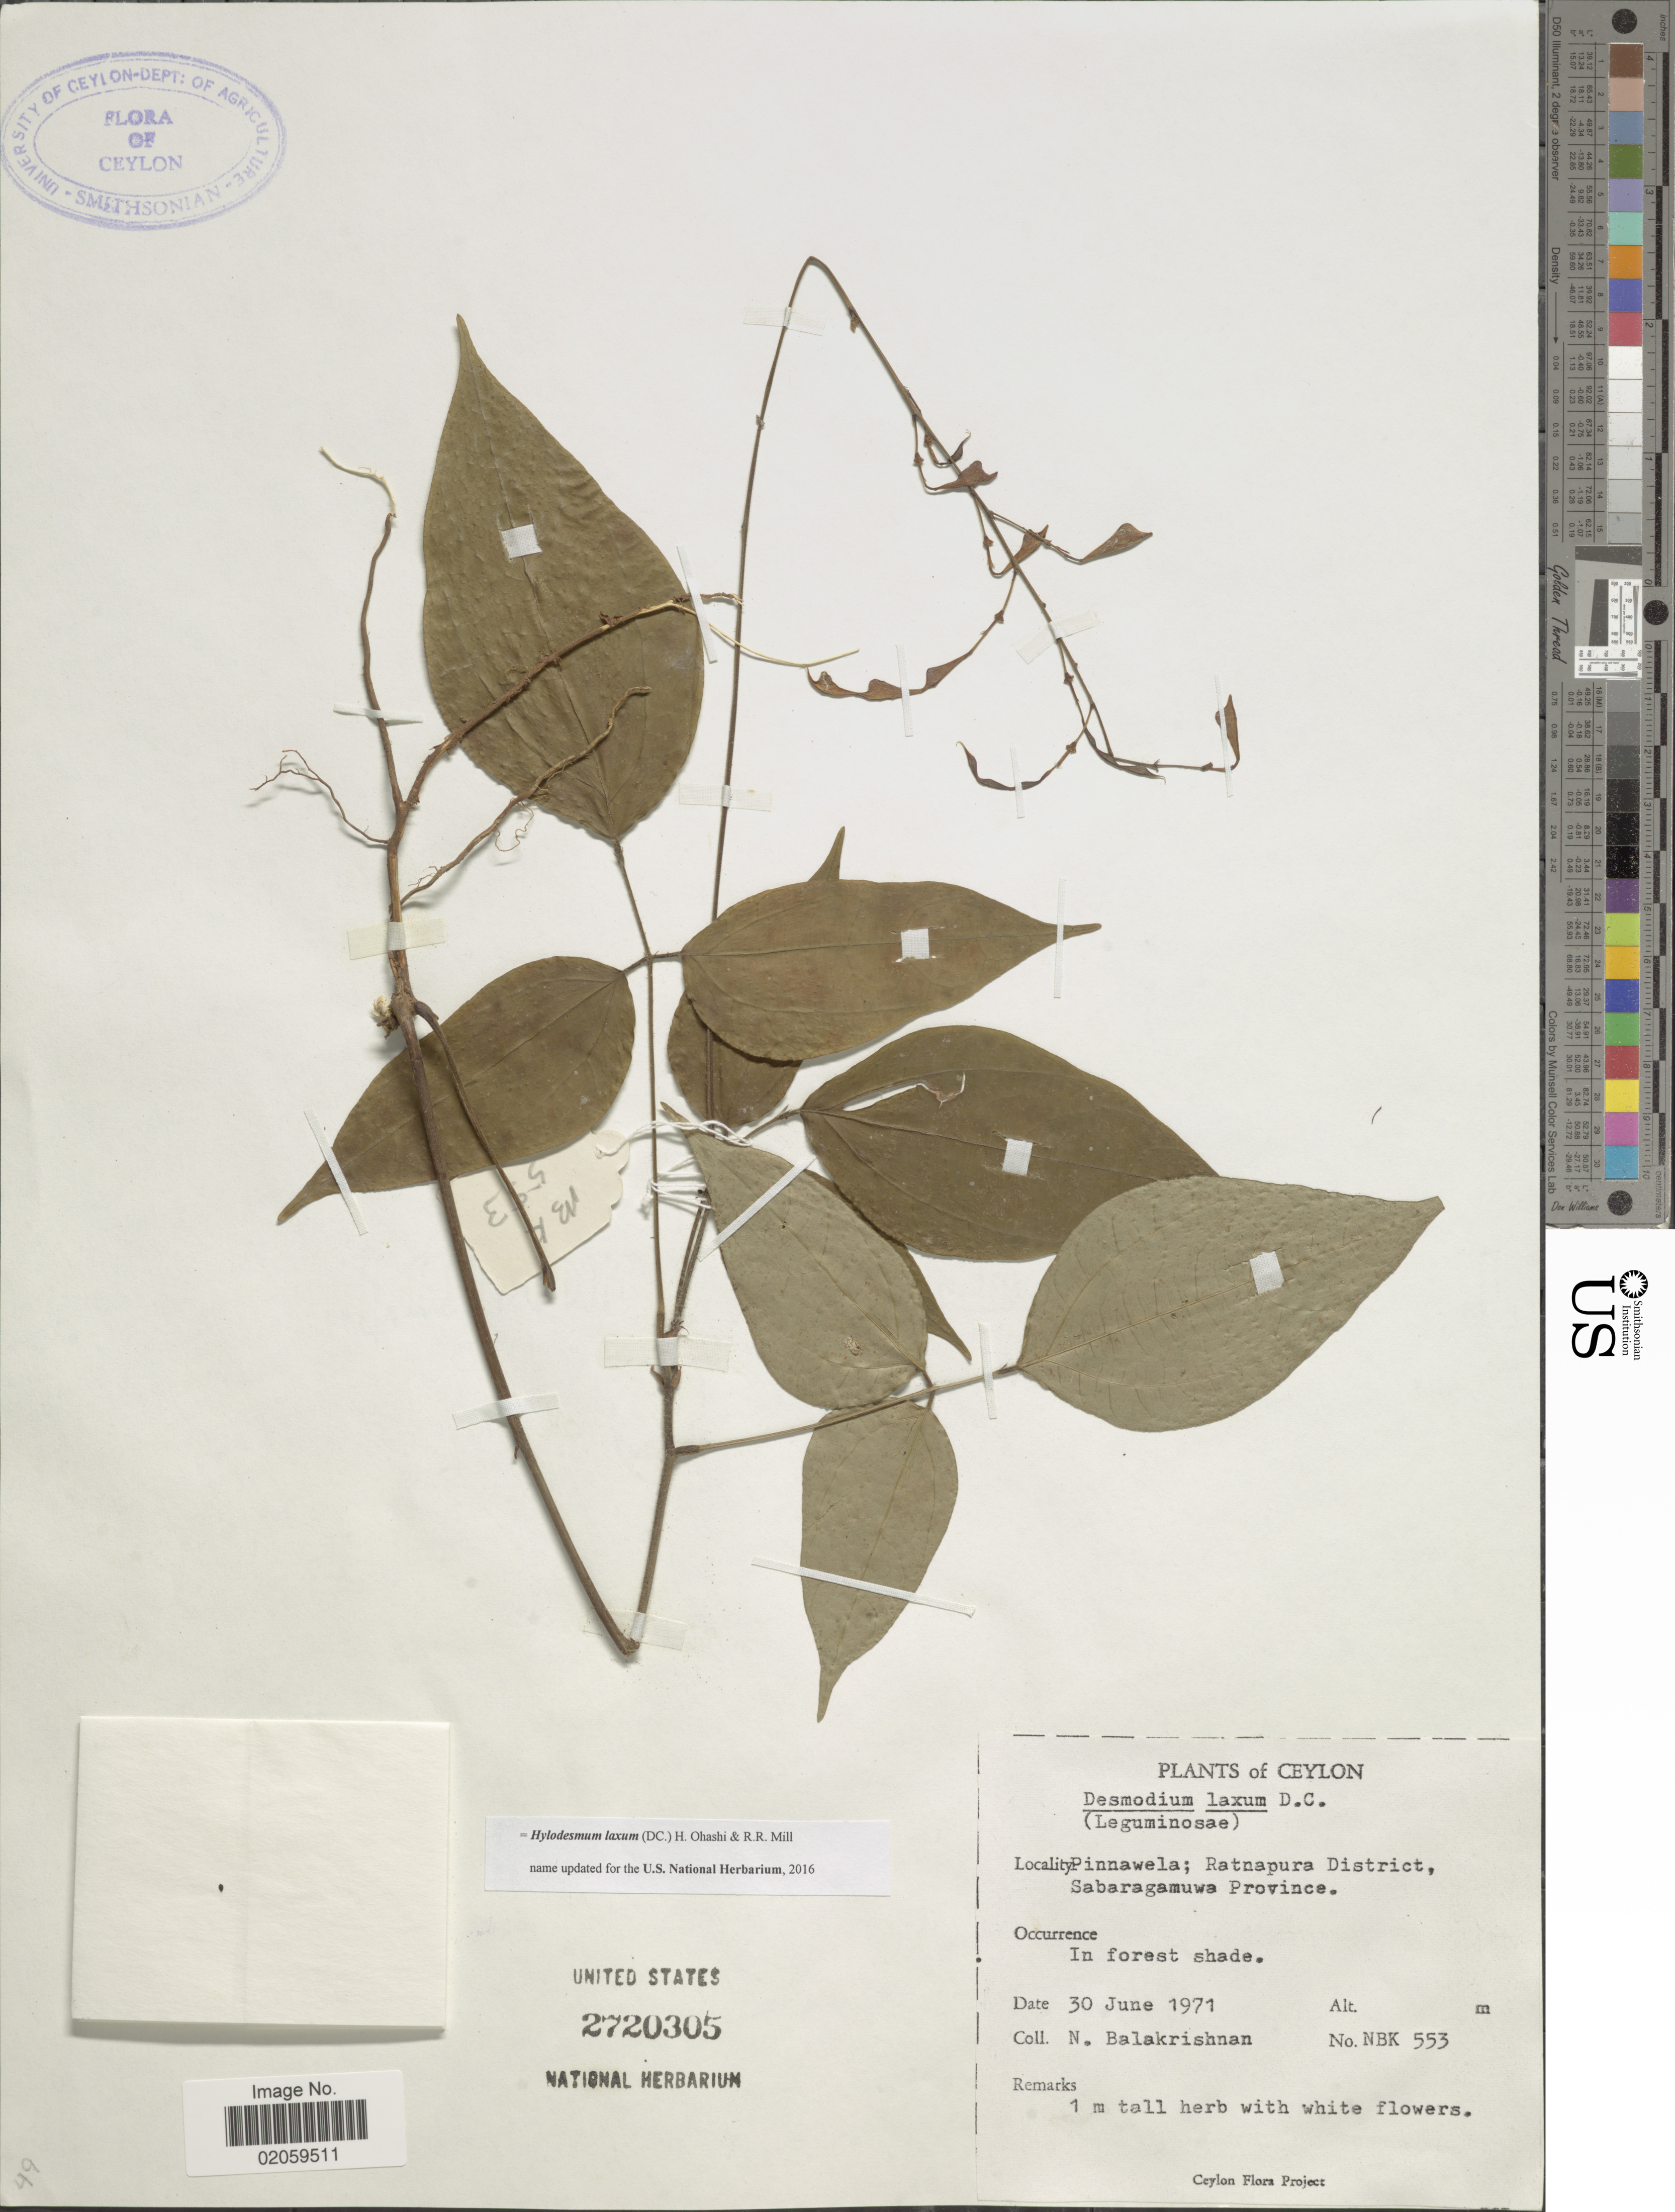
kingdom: Plantae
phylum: Tracheophyta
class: Magnoliopsida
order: Fabales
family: Fabaceae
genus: Hylodesmum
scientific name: Hylodesmum laxum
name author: (DC.) H. Ohashi & R.R. Mill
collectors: N. Balakrishnan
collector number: NBK553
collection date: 1971-06-30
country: Sri Lanka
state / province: Sabaragamuwa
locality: Ceylon, Pinnawela, Ratnapura District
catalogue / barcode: US 2720305